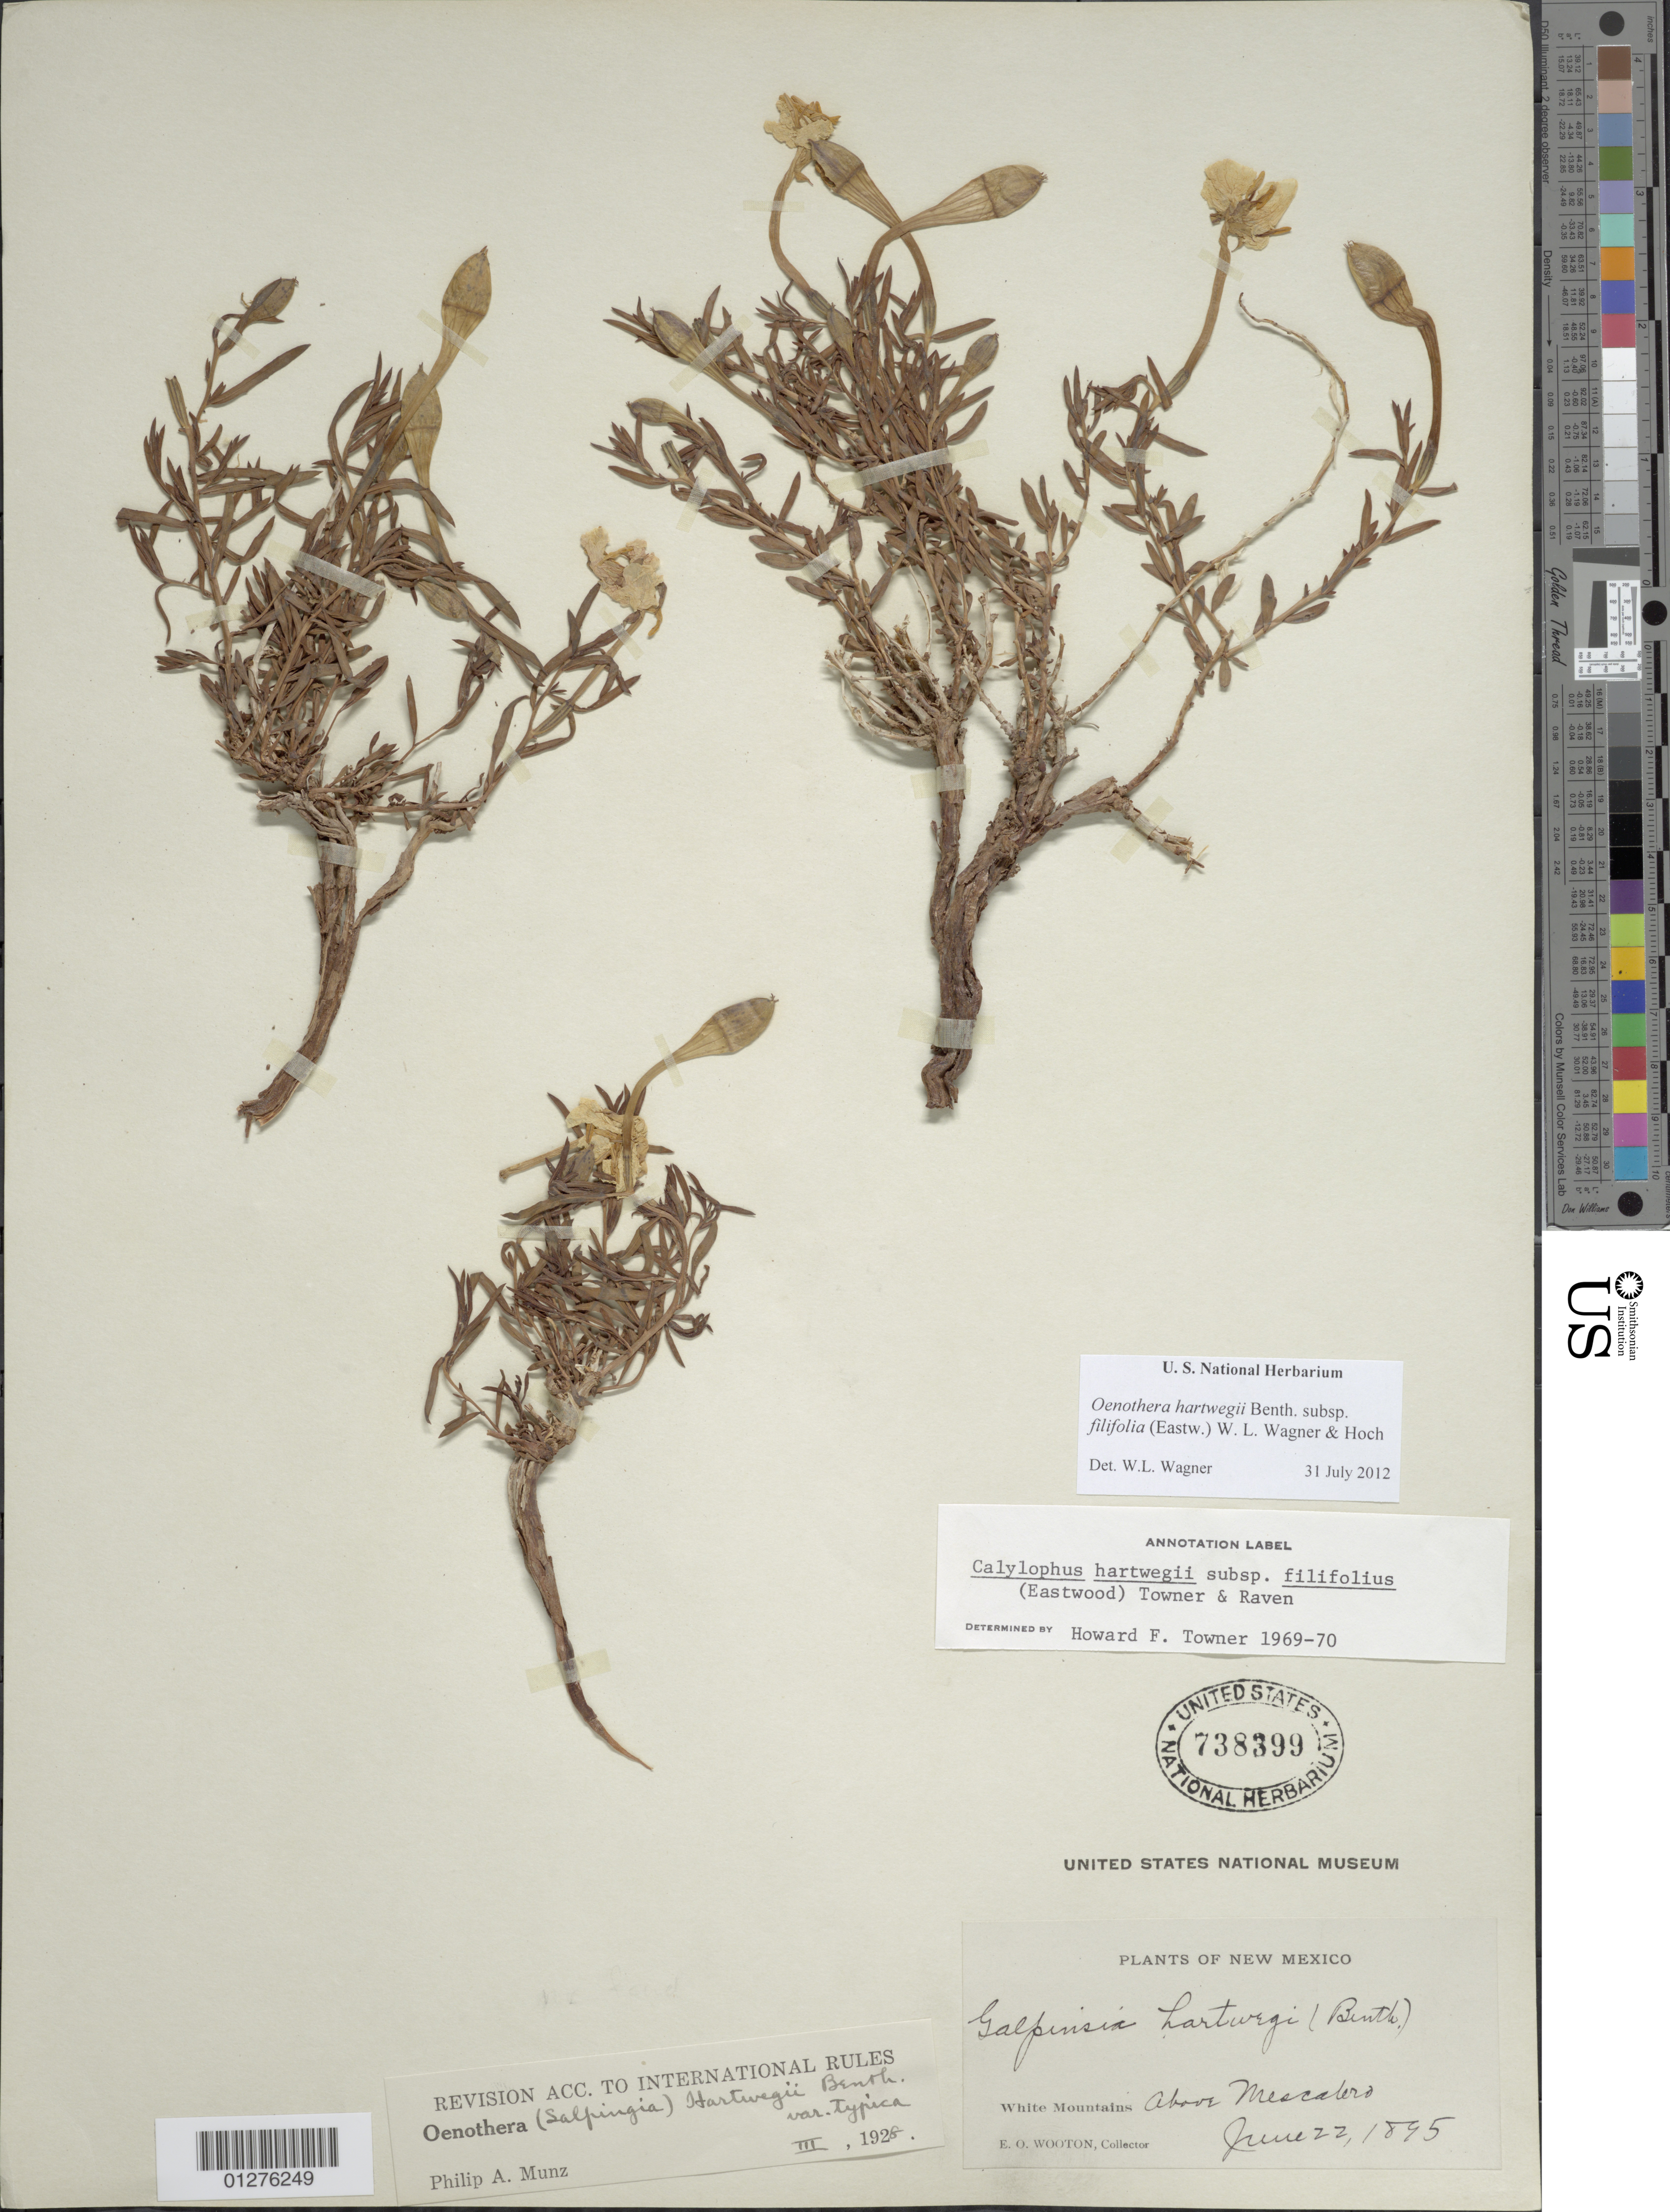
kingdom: Plantae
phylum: Tracheophyta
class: Magnoliopsida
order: Myrtales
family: Onagraceae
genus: Oenothera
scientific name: Oenothera hartwegii subsp. filifolia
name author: (Eastw.) W.L. Wagner & Hoch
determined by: Wagner, W. L., (BOT), Smithsonian Institution - National Museum of Natural History (UNITED STATES)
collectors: E. O. Wooton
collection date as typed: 22 Jun 1895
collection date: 1895-06-22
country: United States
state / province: New Mexico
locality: White Mts. above Mescalero.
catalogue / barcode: US 738399